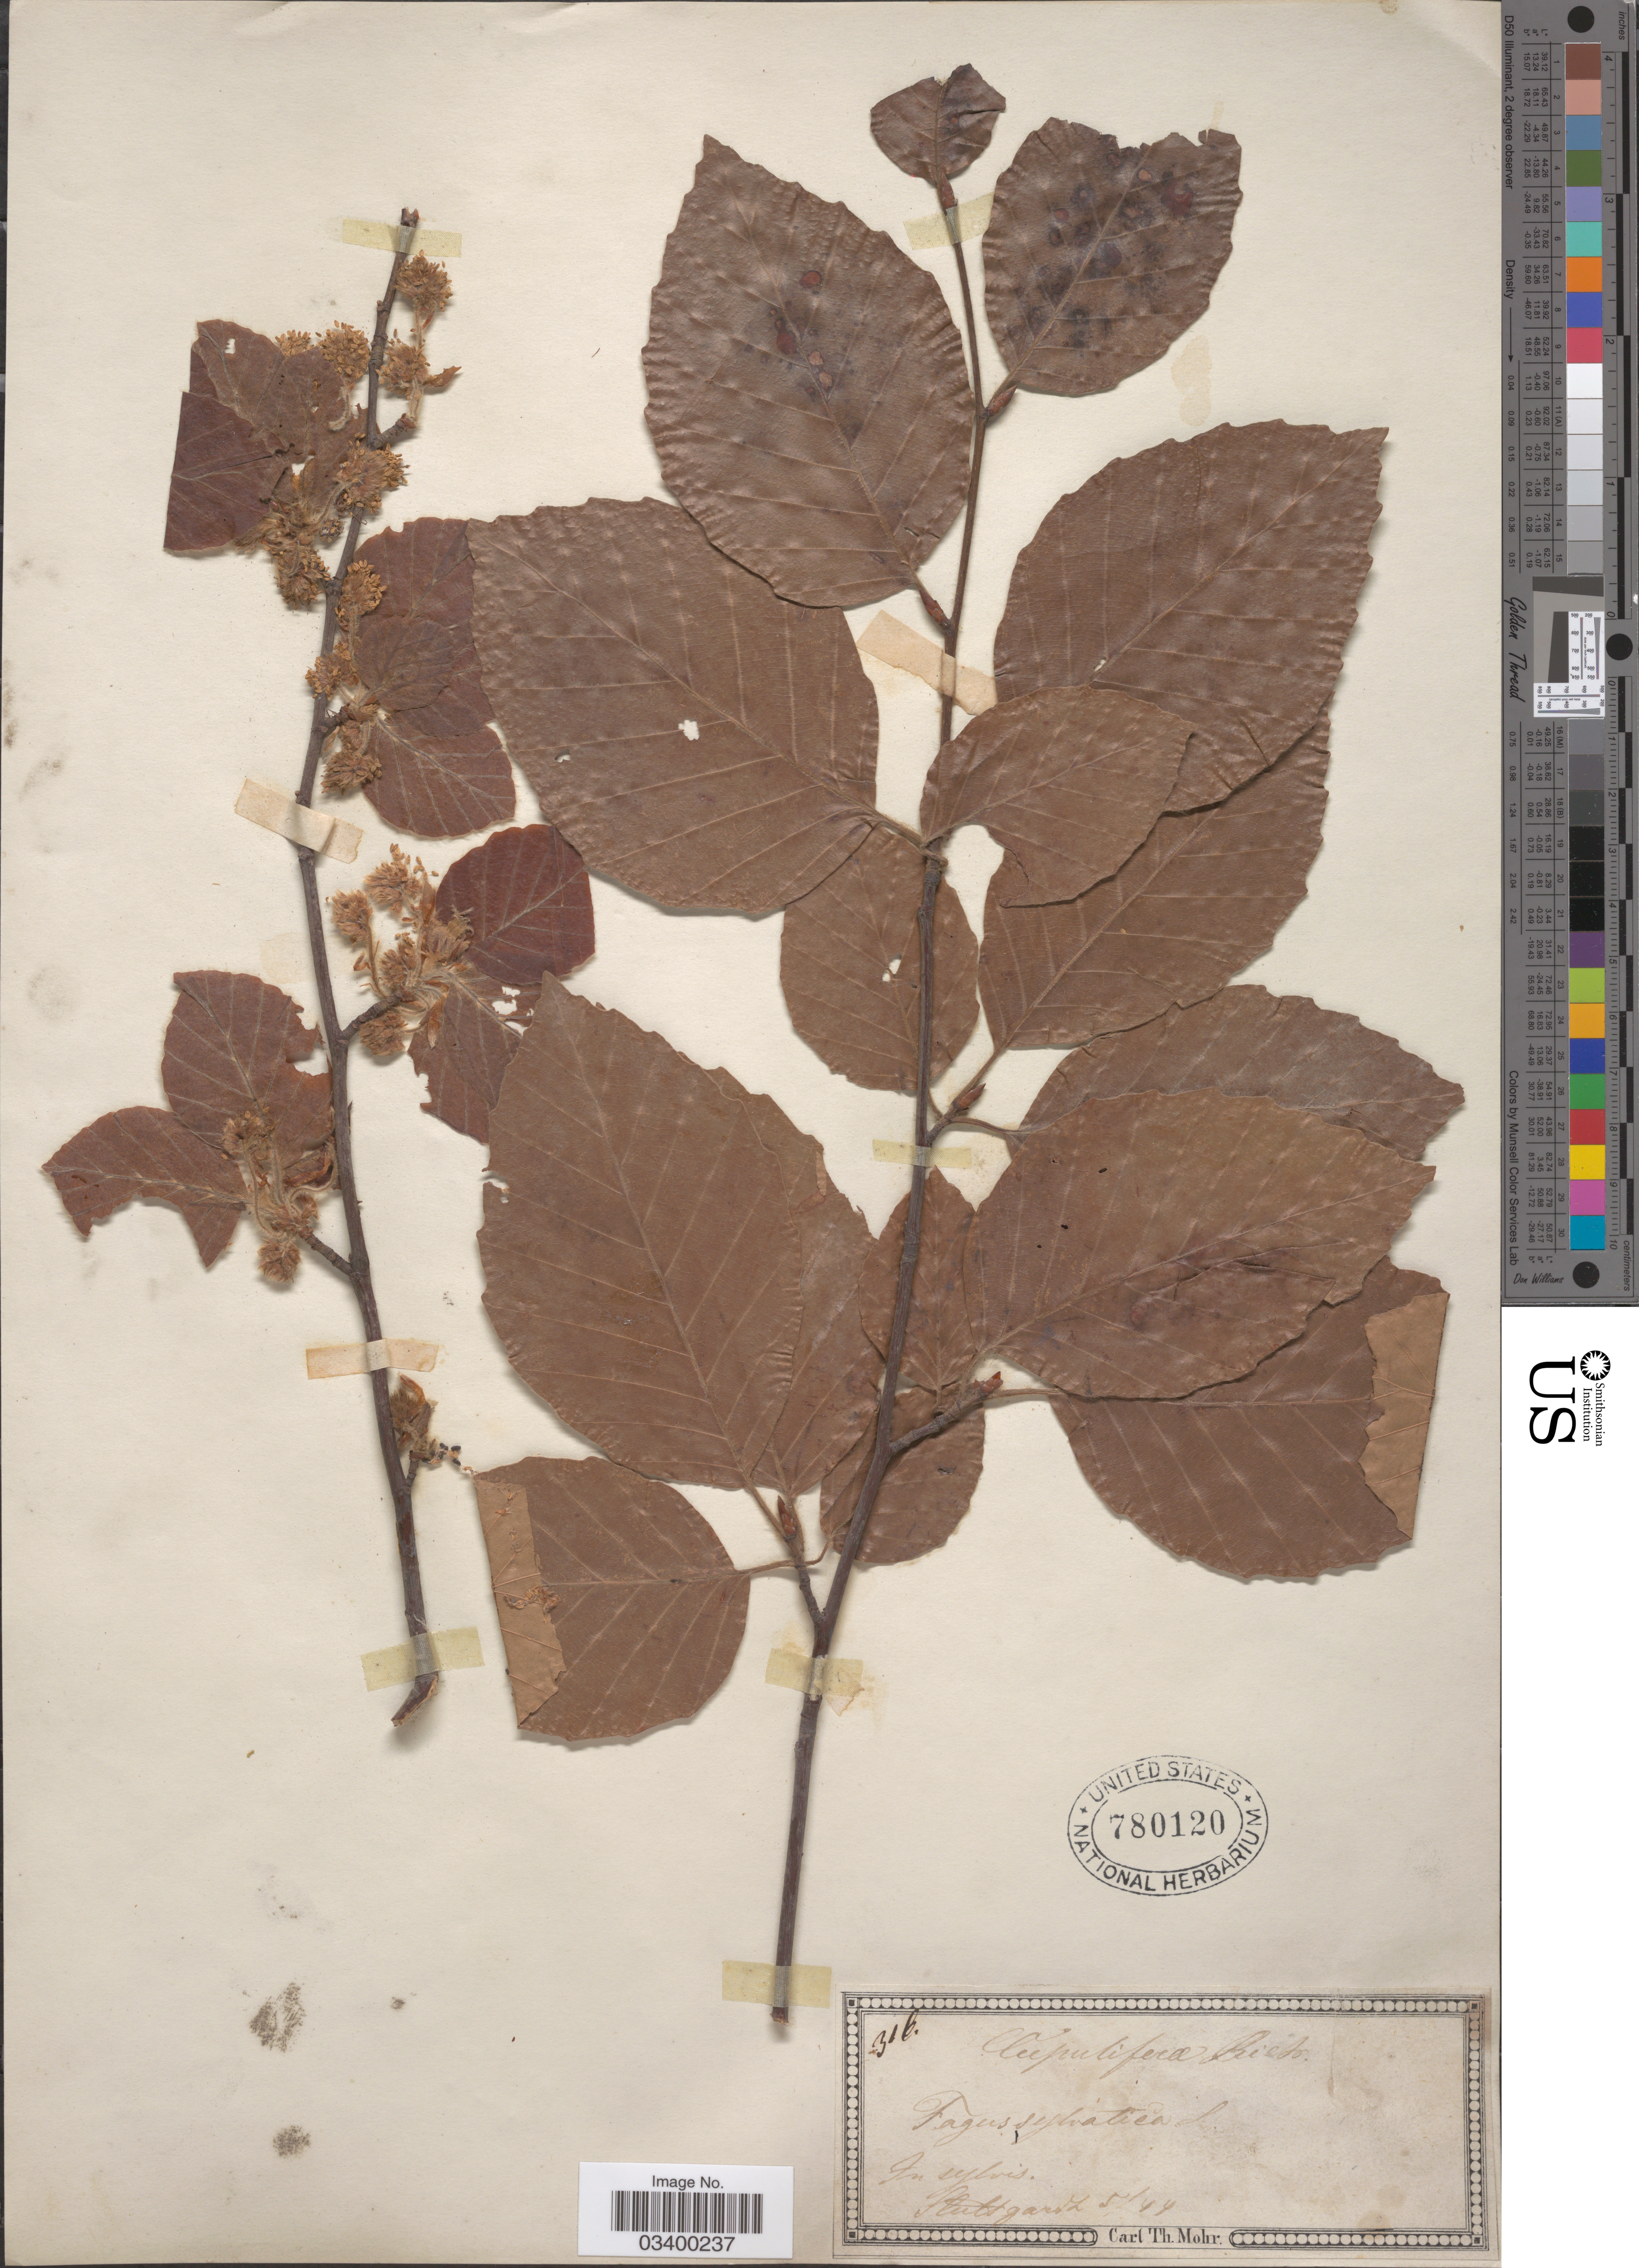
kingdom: Plantae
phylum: Tracheophyta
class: Magnoliopsida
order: Fagales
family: Fagaceae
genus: Fagus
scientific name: Fagus sylvatica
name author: L.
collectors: C. T. Mohr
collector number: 316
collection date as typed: Transcribed d/m/y: /5/44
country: Germany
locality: Stuttgardt.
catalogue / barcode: US 780120